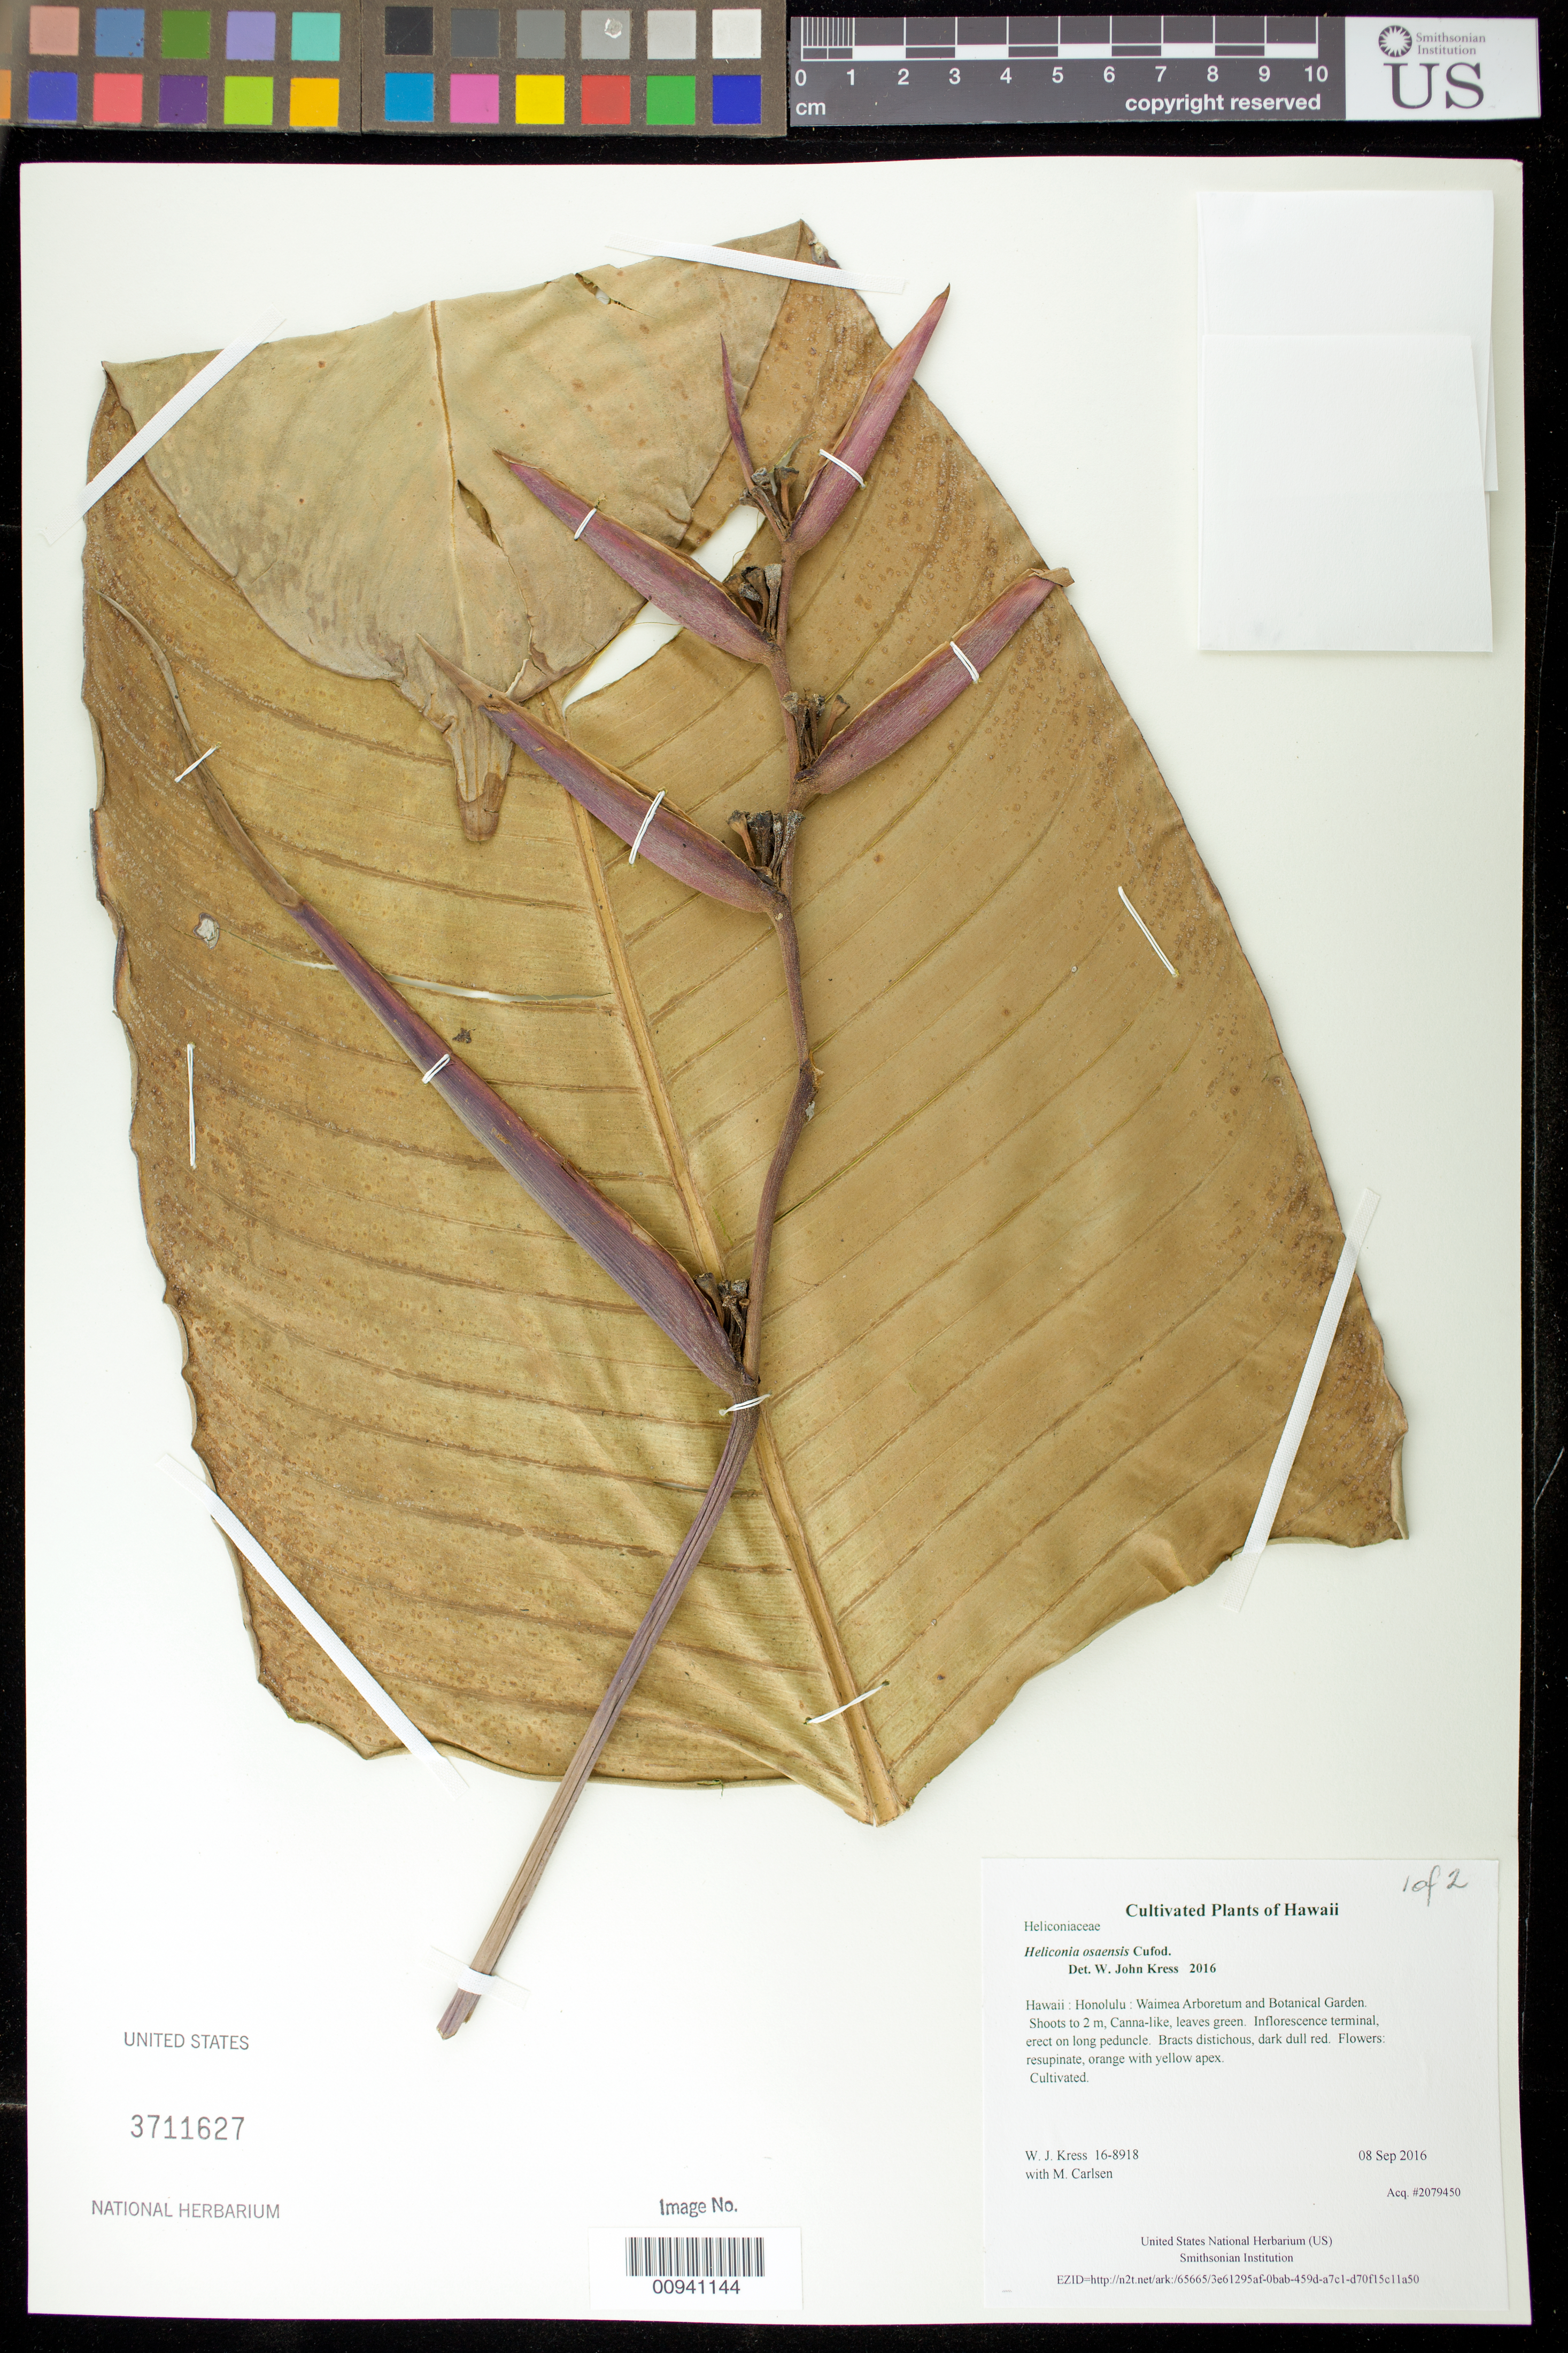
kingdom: Plantae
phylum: Tracheophyta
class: Liliopsida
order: Zingiberales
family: Heliconiaceae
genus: Heliconia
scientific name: Heliconia osaensis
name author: Cufod.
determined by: Kress, W. J., (US), Smithsonian Institution - National Museum of Natural History (UNITED STATES)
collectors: W. J. Kress & M. M. Carlsen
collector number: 16-8918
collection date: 2016-09-08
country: United States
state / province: Hawaii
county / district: Honolulu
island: Oahu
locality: Waimea Arboretum and Botanical Garden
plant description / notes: Frozen tissue stored in Biorepository at AG5NN93; dried tissue stored at AG5NN94.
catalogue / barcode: US 3711627